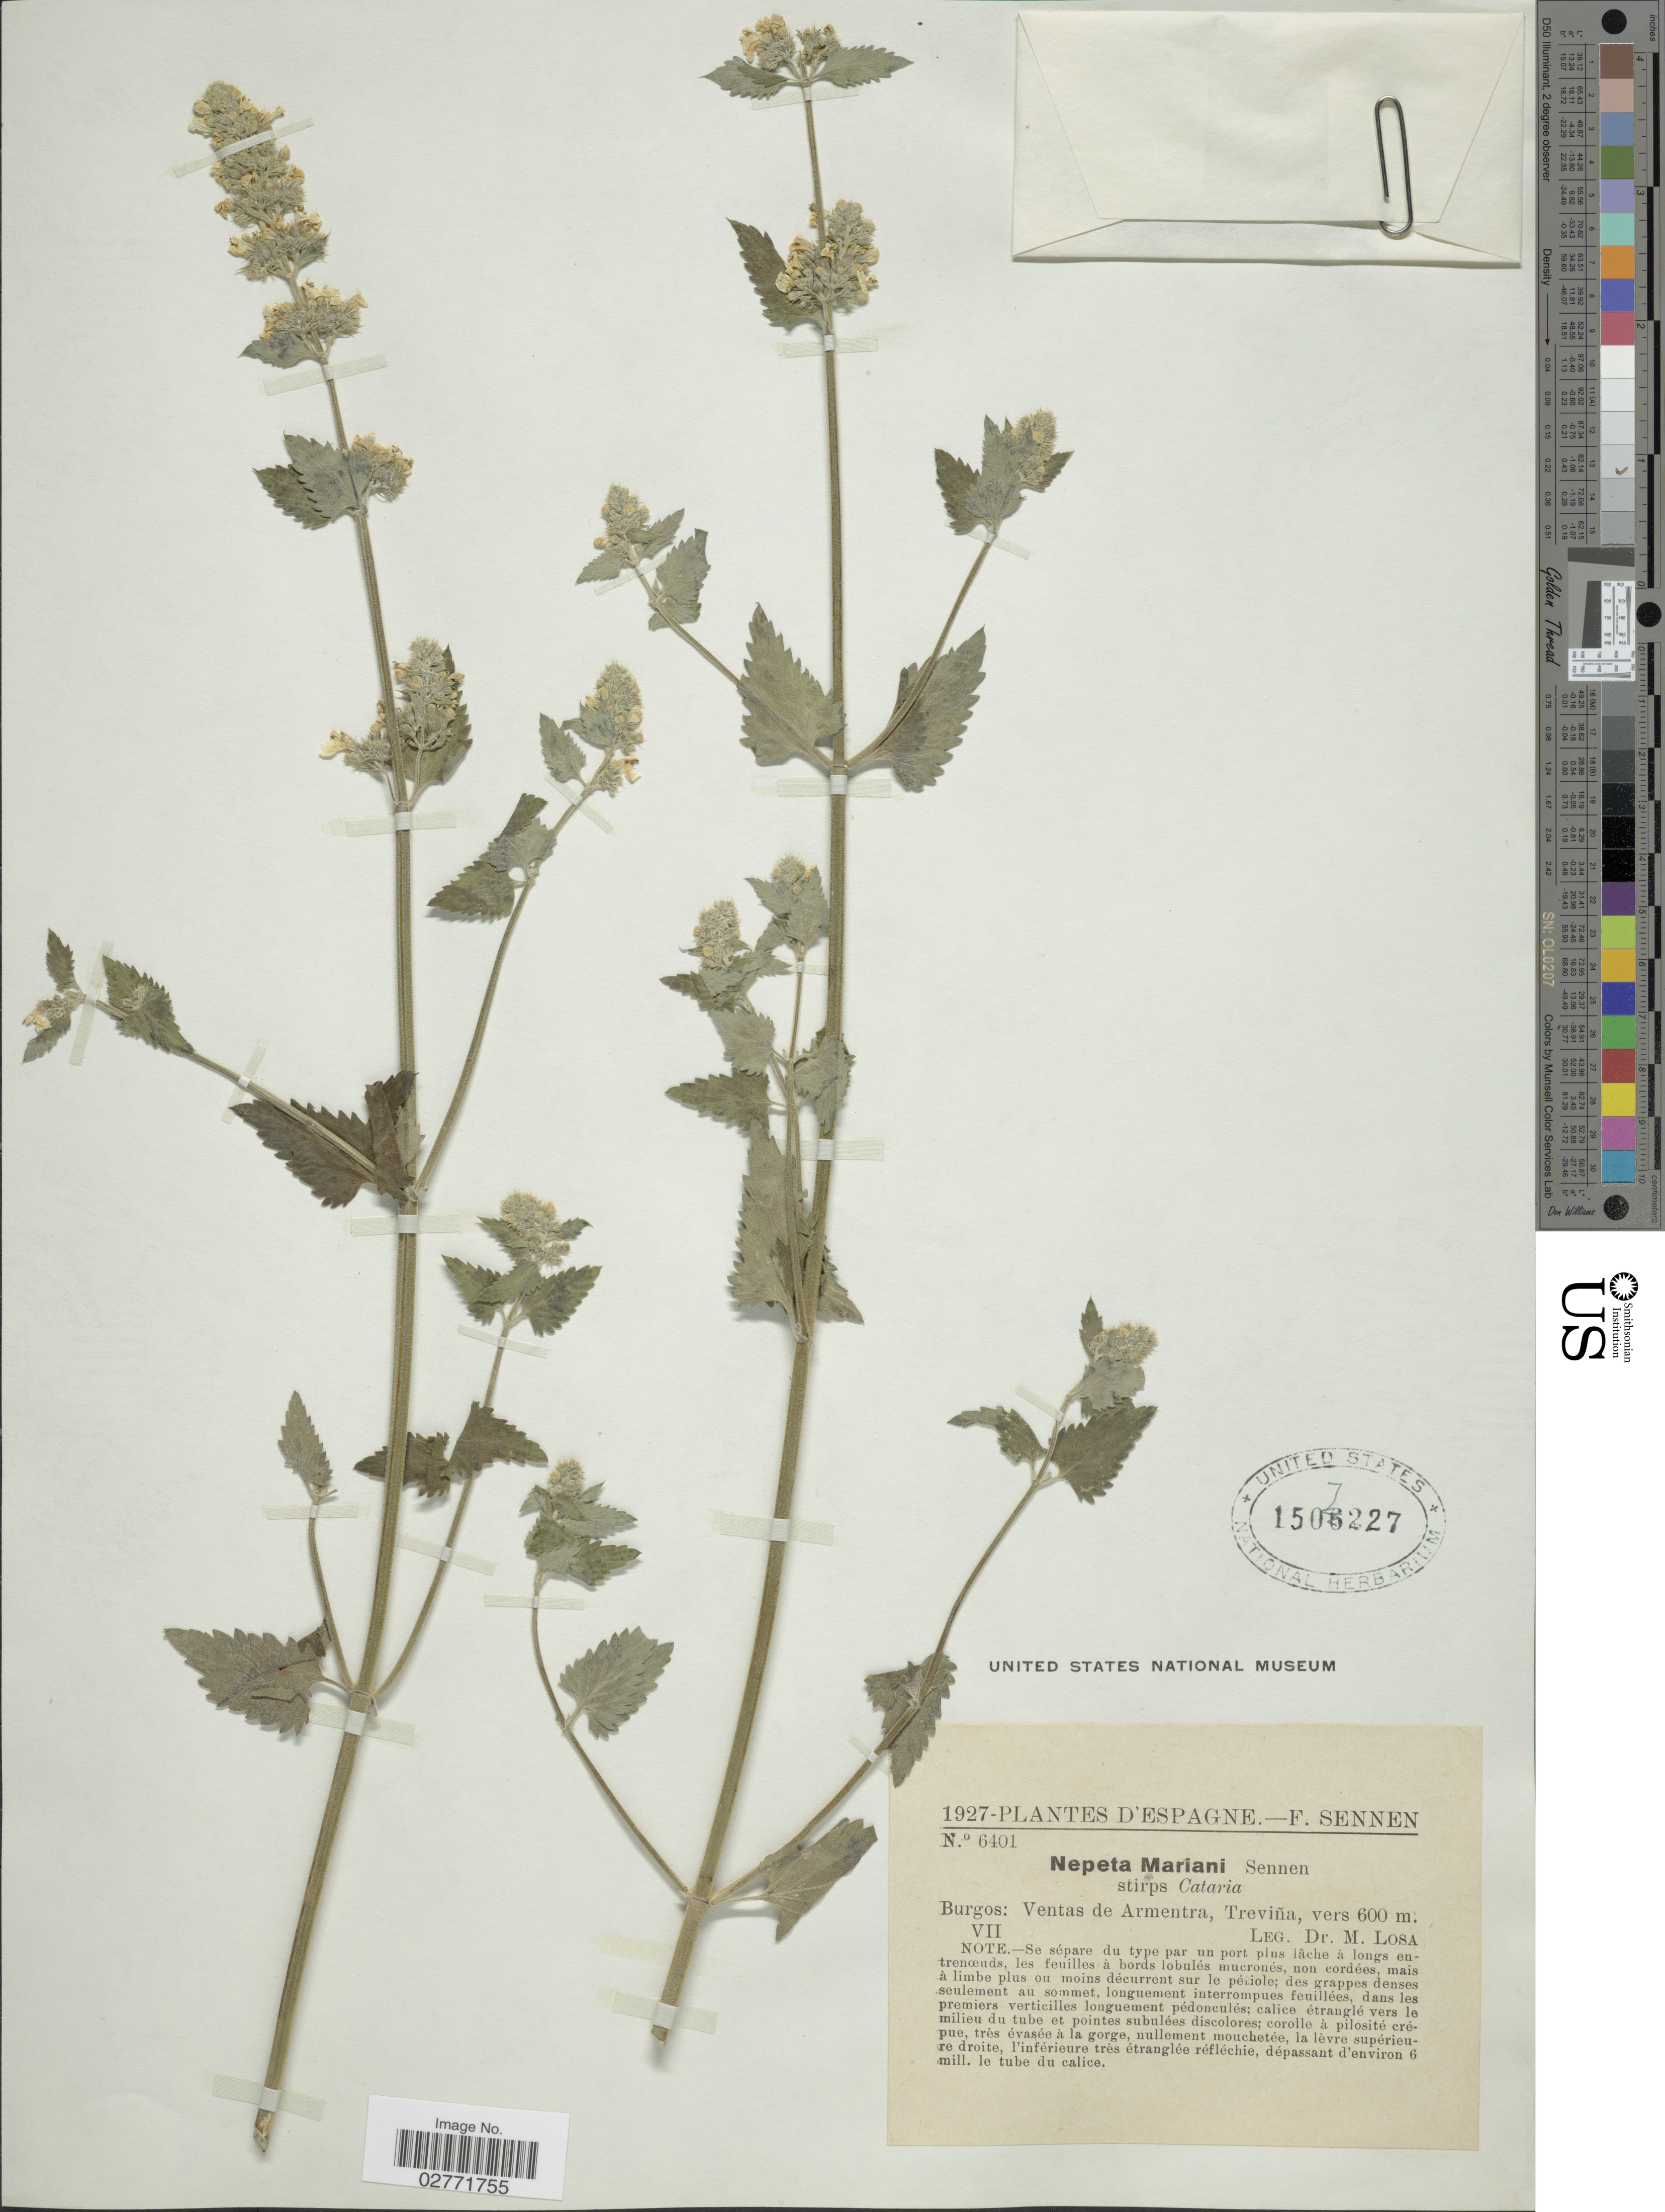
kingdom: Plantae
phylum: Tracheophyta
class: Magnoliopsida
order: Lamiales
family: Lamiaceae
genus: Nepeta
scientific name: Nepeta mariani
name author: Sennen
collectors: Losa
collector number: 6401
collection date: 1927-07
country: Spain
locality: Espagne, Burgos: Ventas de Armentra, Treviña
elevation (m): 600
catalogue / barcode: US 1507227